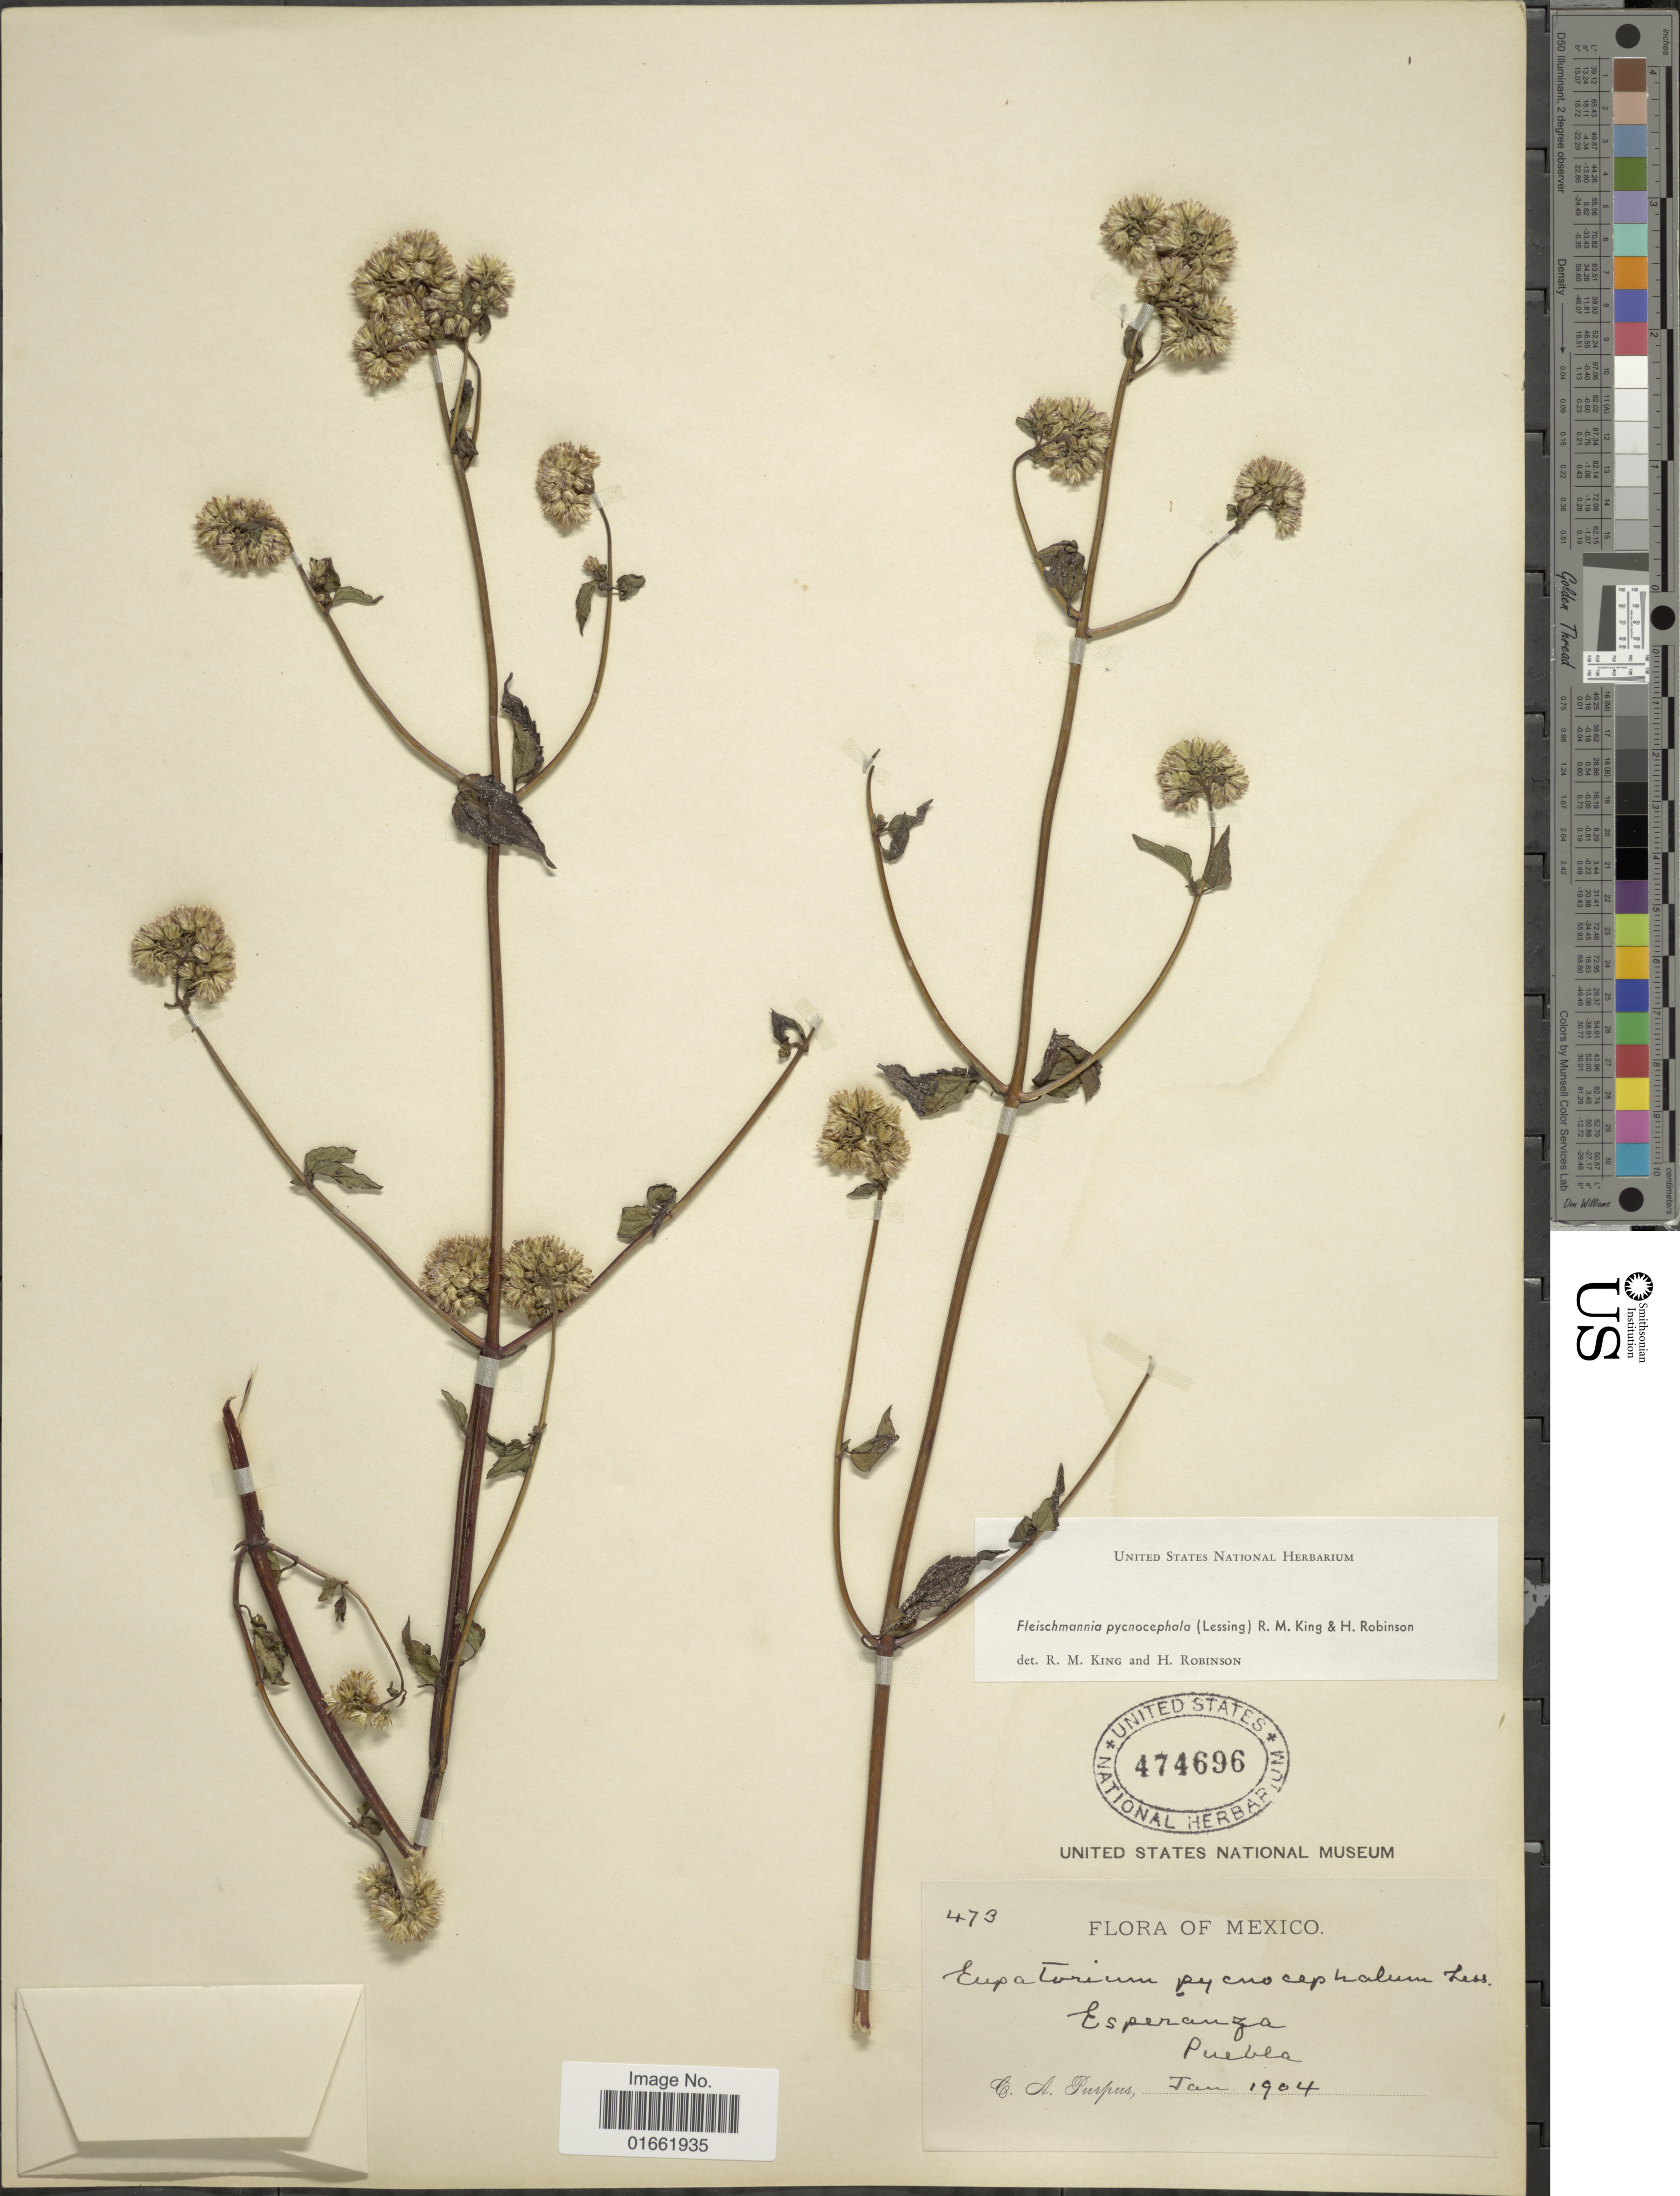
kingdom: Plantae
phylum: Tracheophyta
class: Magnoliopsida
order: Asterales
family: Asteraceae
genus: Fleischmannia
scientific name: Fleischmannia pycnocephala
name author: (Less.) R.M. King & H. Rob.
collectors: C. A. Purpus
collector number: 473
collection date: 1904-01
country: Mexico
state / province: Puebla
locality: Esperanza, Puebla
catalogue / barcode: US 474696